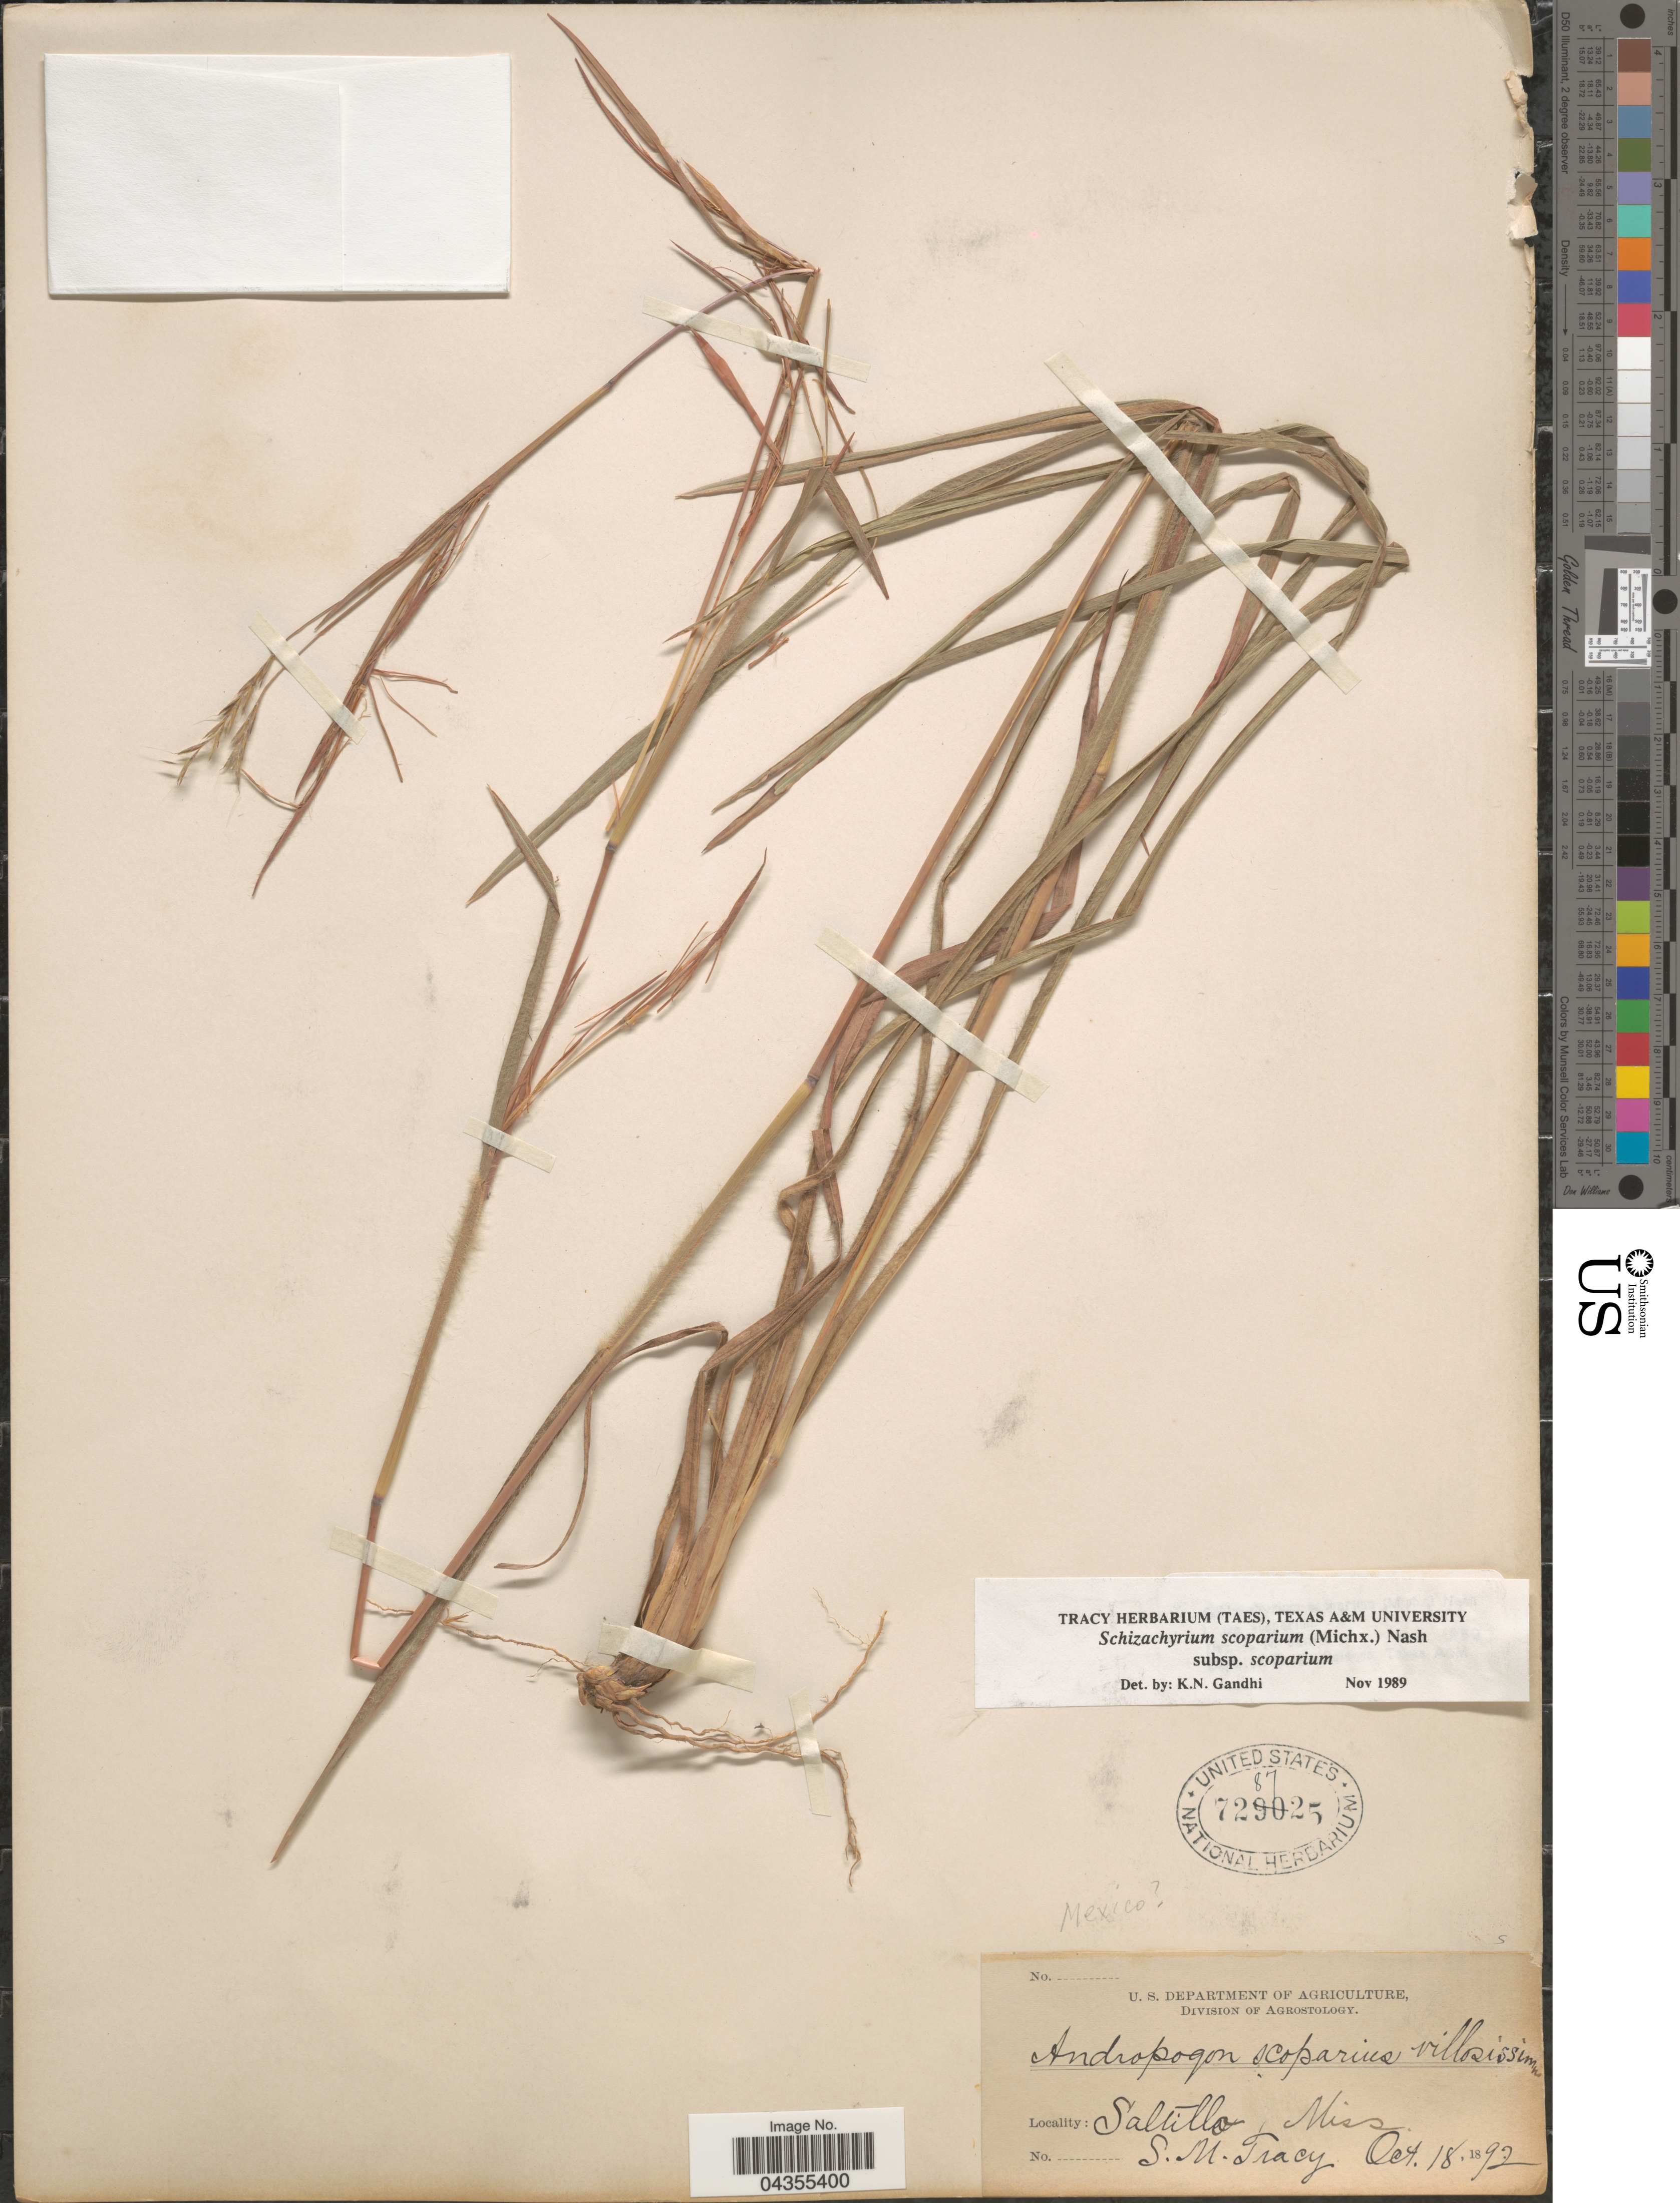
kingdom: Plantae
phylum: Tracheophyta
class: Liliopsida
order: Poales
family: Poaceae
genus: Schizachyrium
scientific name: Schizachyrium scoparium var. scoparium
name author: (Michx.) Nash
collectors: S. M. Tracy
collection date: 1892-10-18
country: United States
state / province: Mississippi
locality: Saltillo.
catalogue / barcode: US 728725